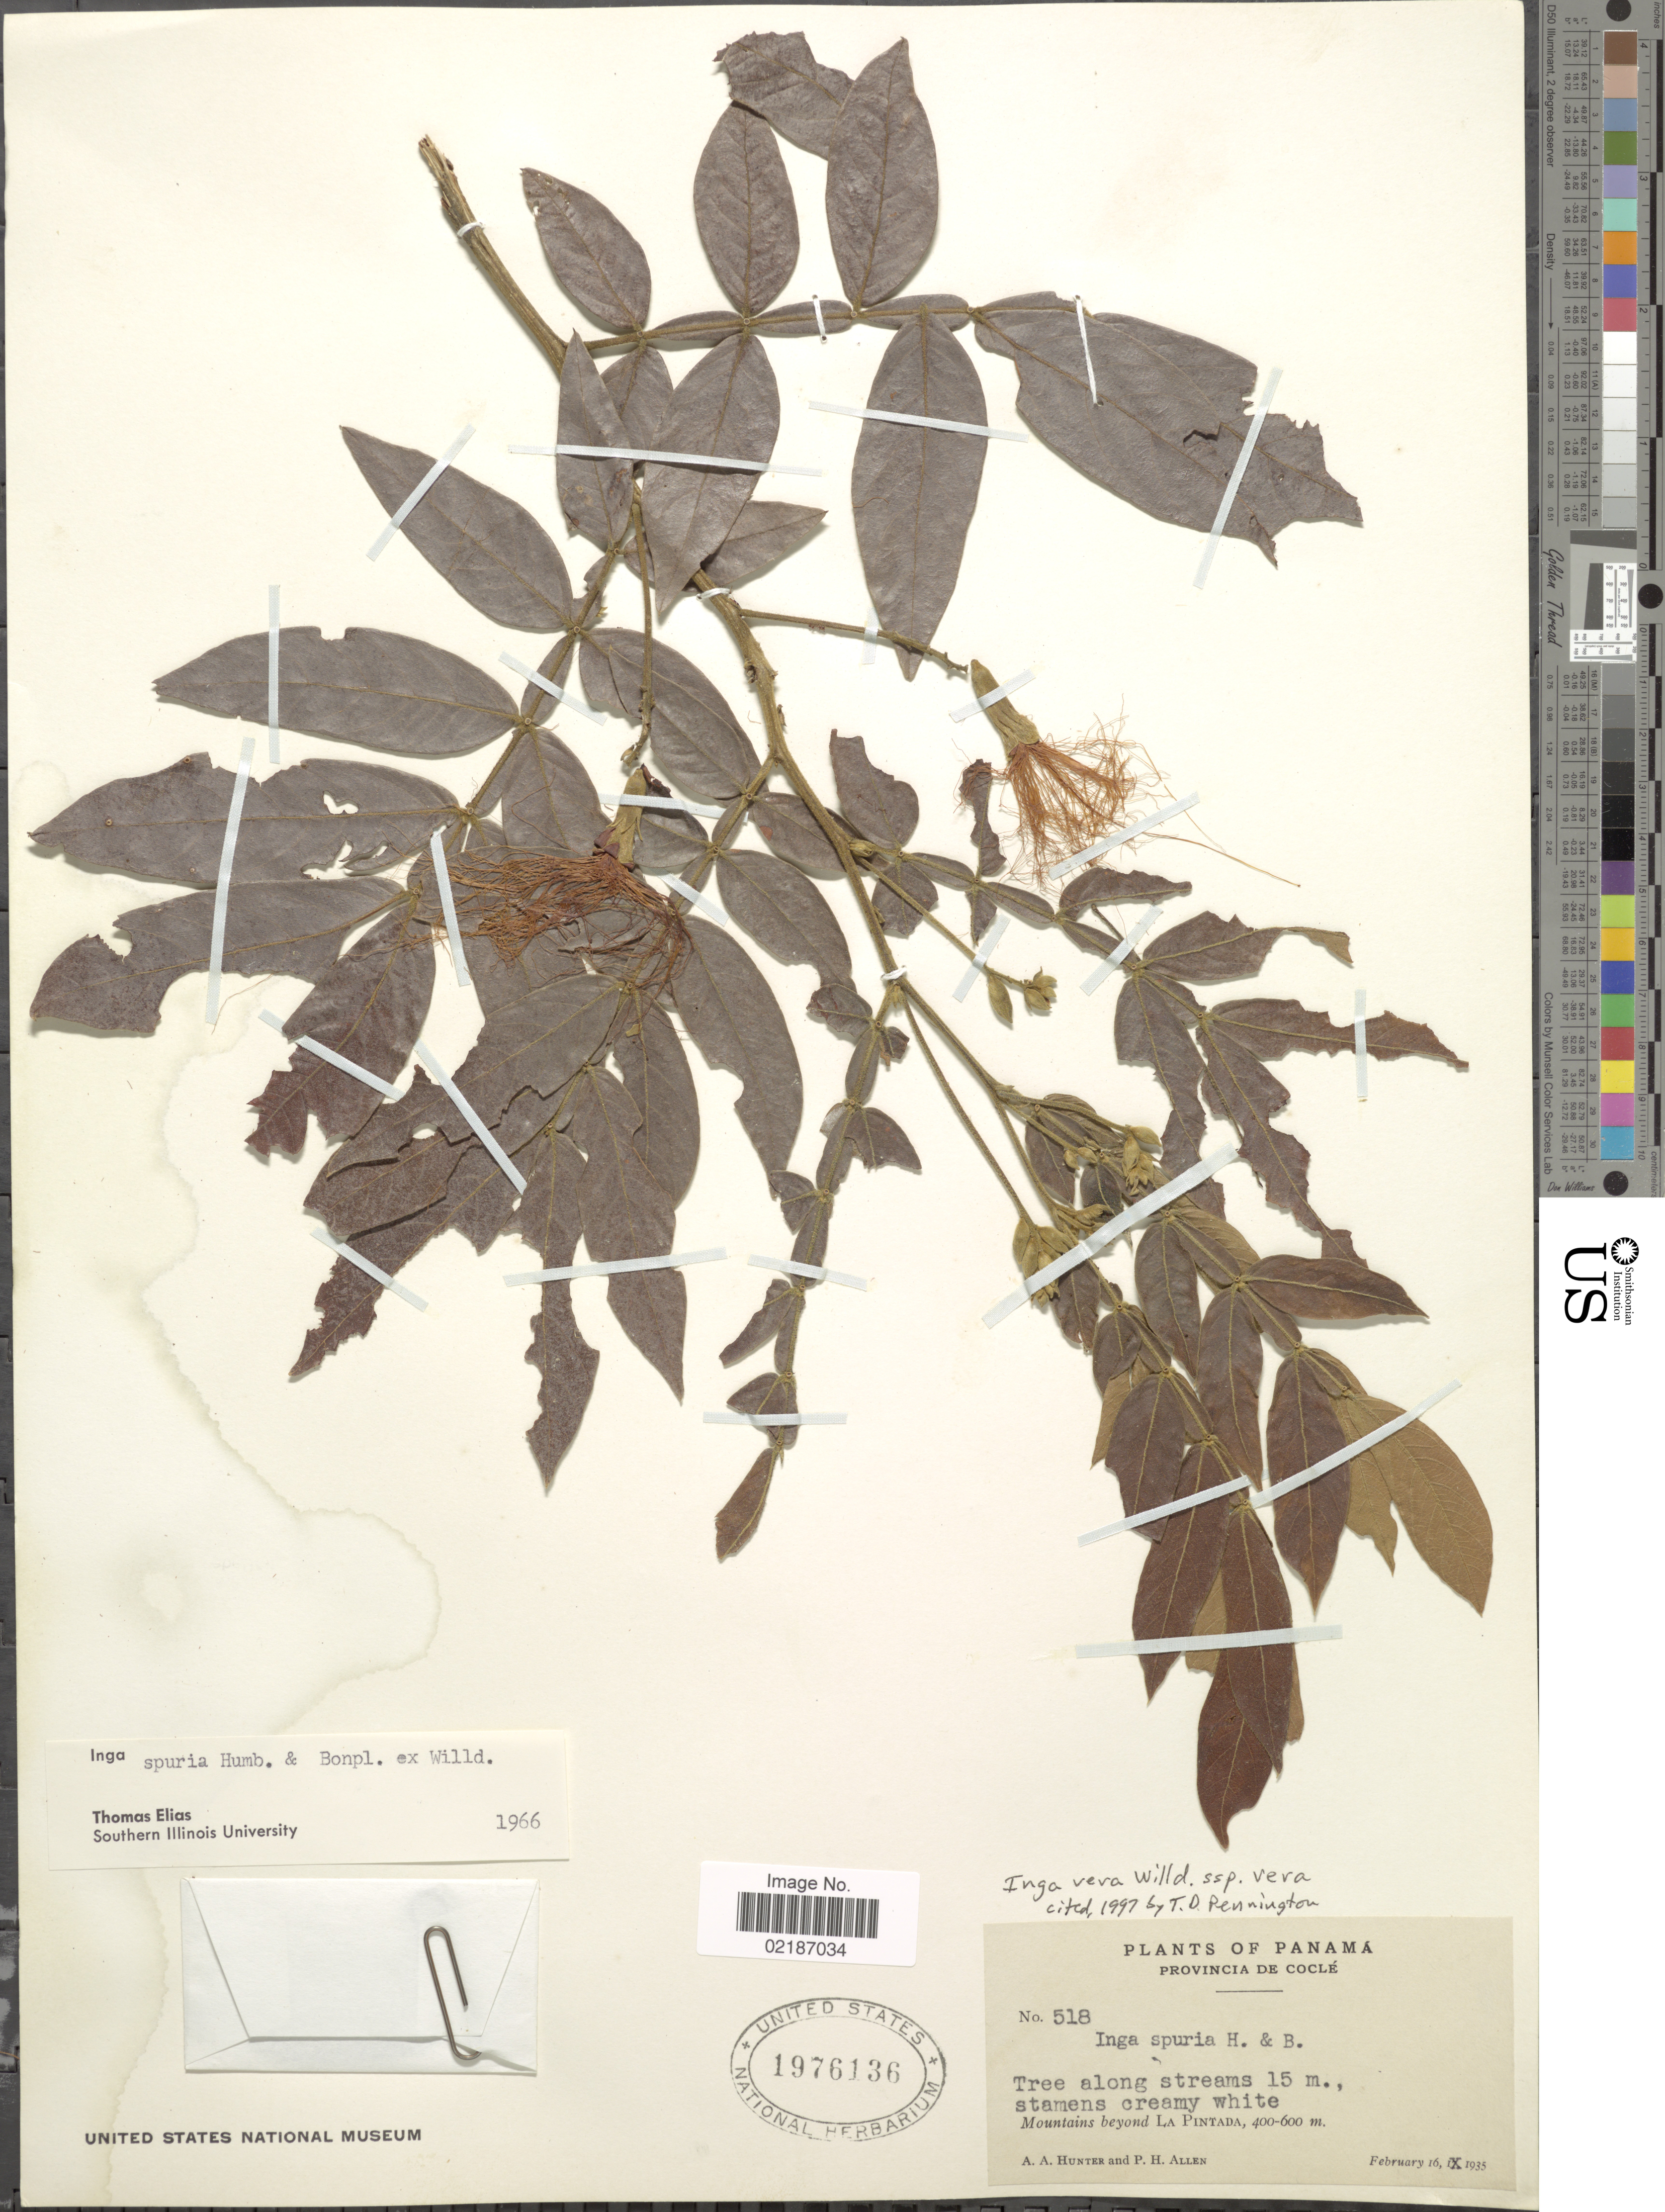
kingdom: Plantae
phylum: Tracheophyta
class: Magnoliopsida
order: Fabales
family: Fabaceae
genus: Inga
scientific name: Inga vera subsp. vera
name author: Willd.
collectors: A. Hunter & P. H. Allen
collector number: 518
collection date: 1935-02-16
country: Panama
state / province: Coclé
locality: Mountains above La Pintada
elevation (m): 400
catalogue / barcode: US 1976136